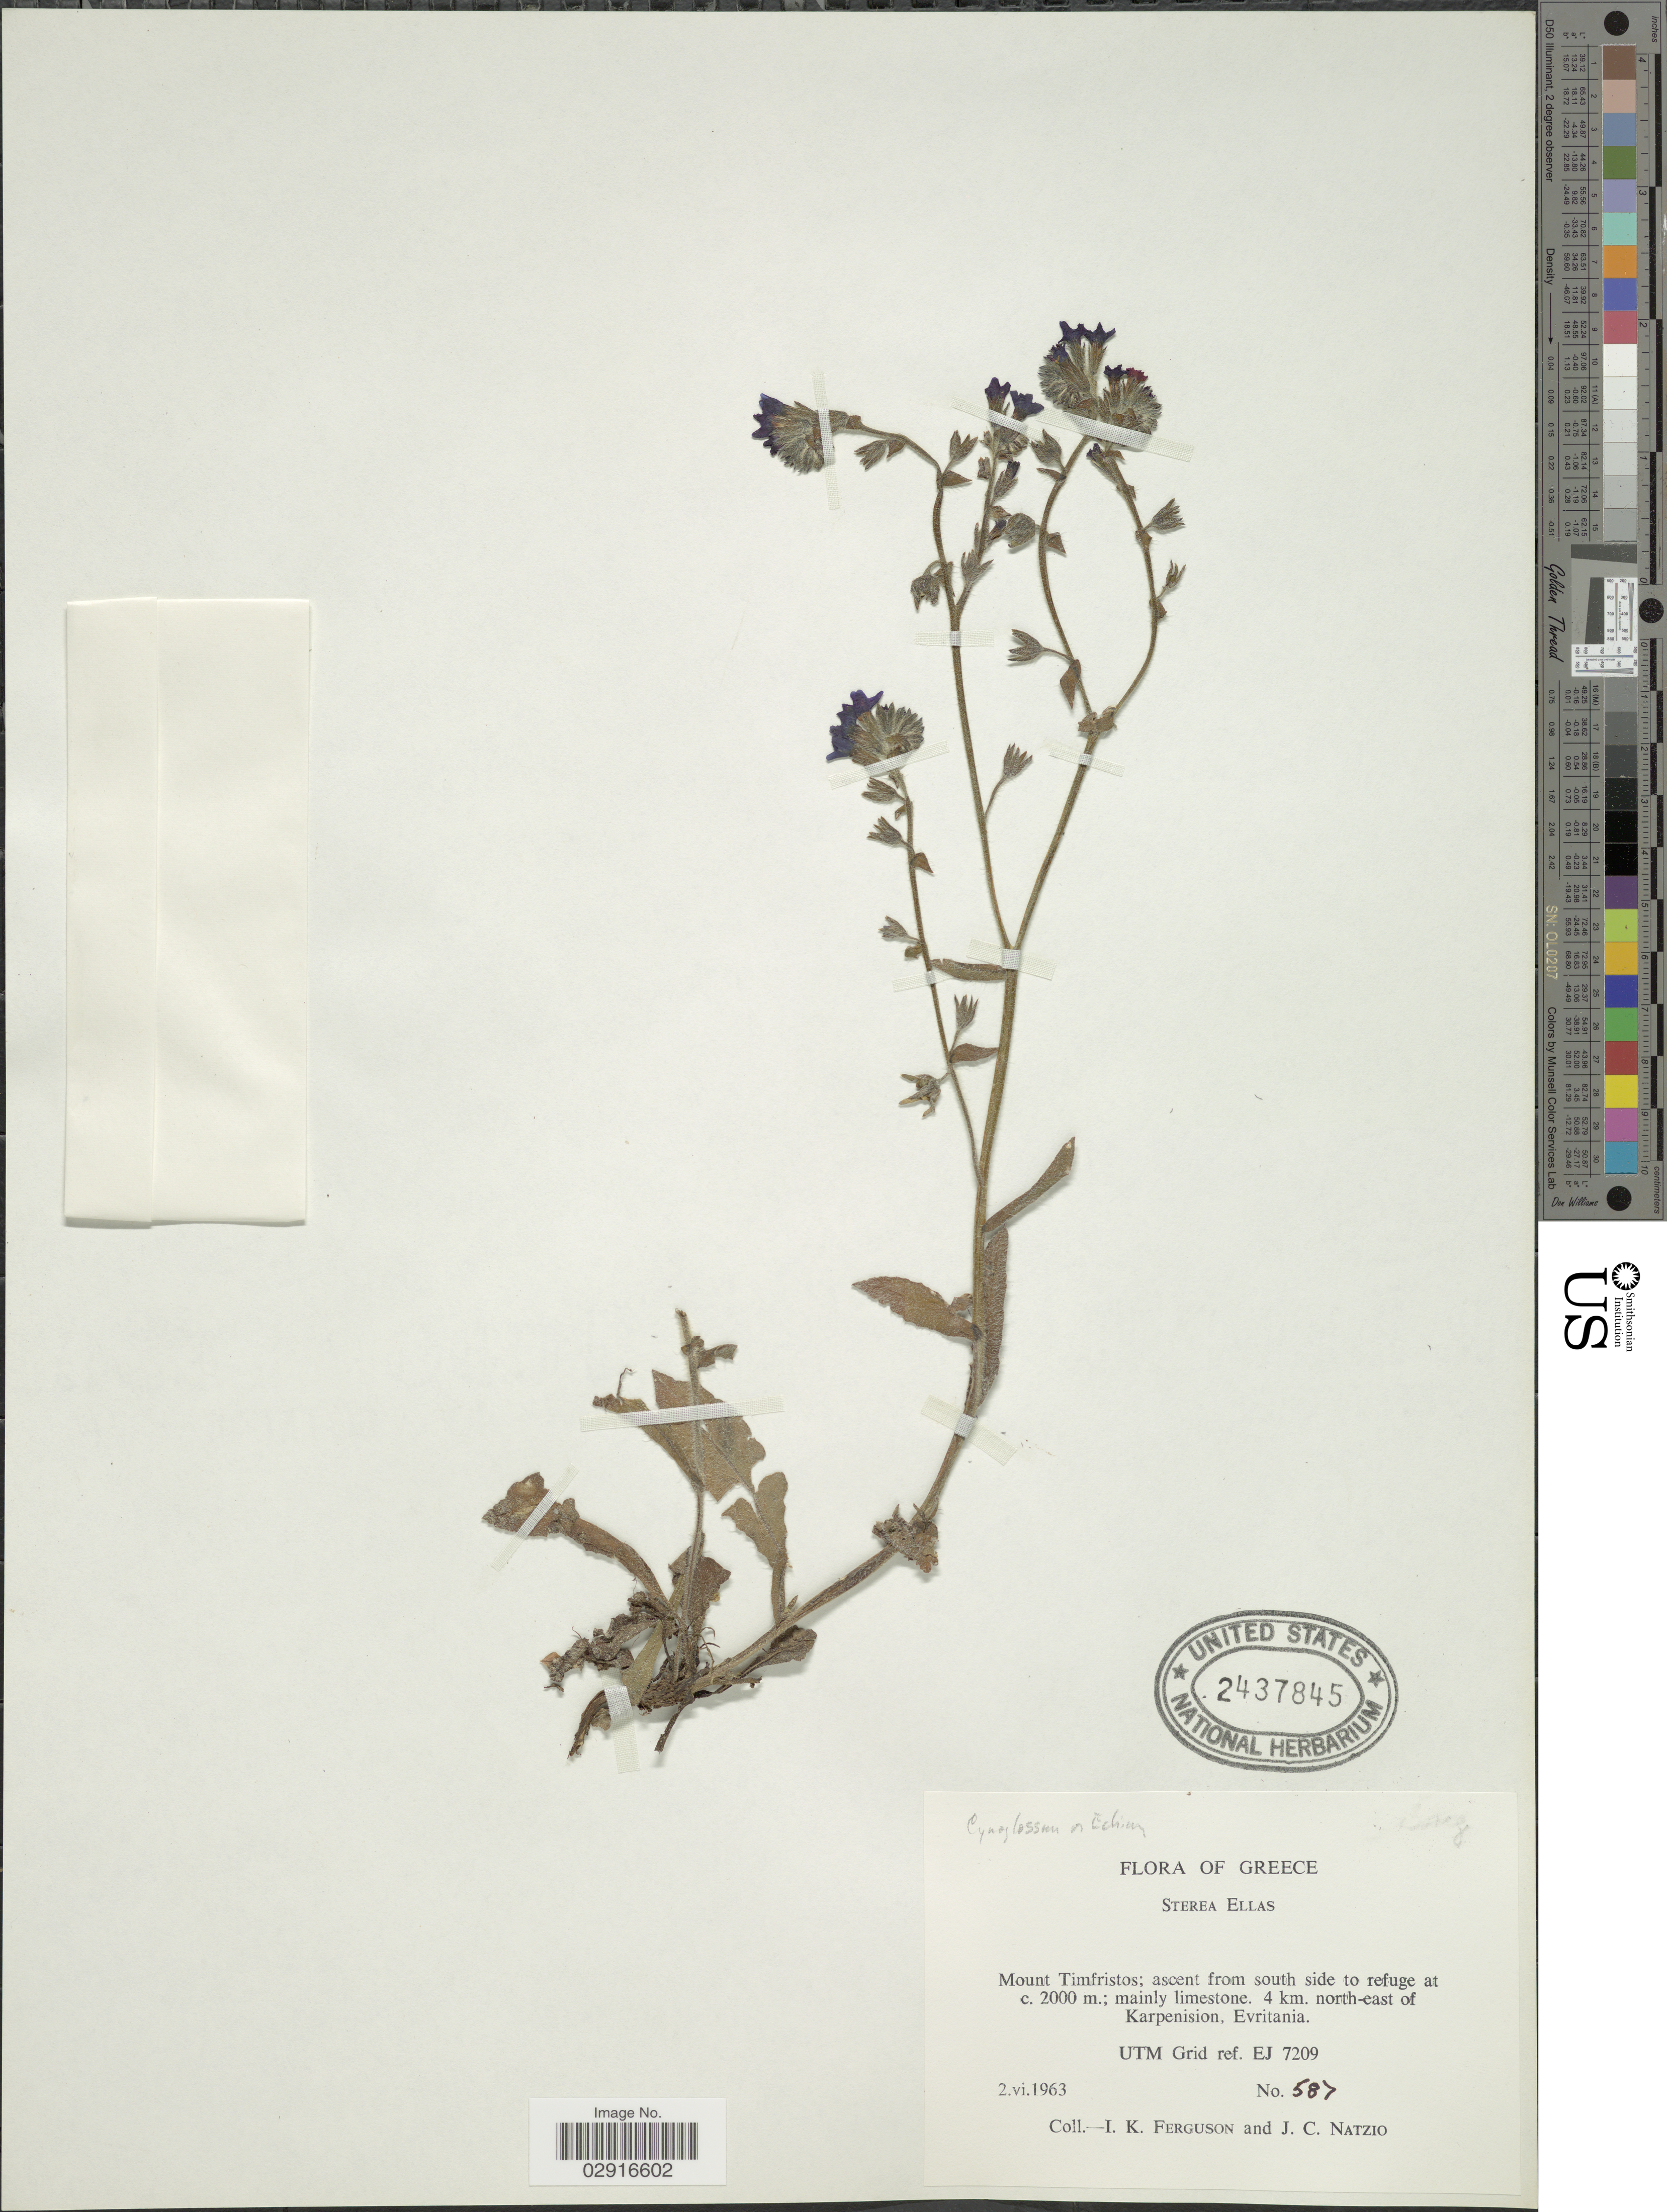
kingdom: Plantae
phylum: Tracheophyta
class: Magnoliopsida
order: Boraginales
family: Boraginaceae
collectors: I. K. Ferguson & J. Natzio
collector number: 587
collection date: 1963-06-02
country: Greece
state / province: Central Greece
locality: Sterea Ellas. Mount Timfristos; ascent from south side to refuge. 4 km. north-east of Karpenision, Evritania. UTM Grid ref. EJ 7209.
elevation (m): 2000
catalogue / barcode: US 2437845